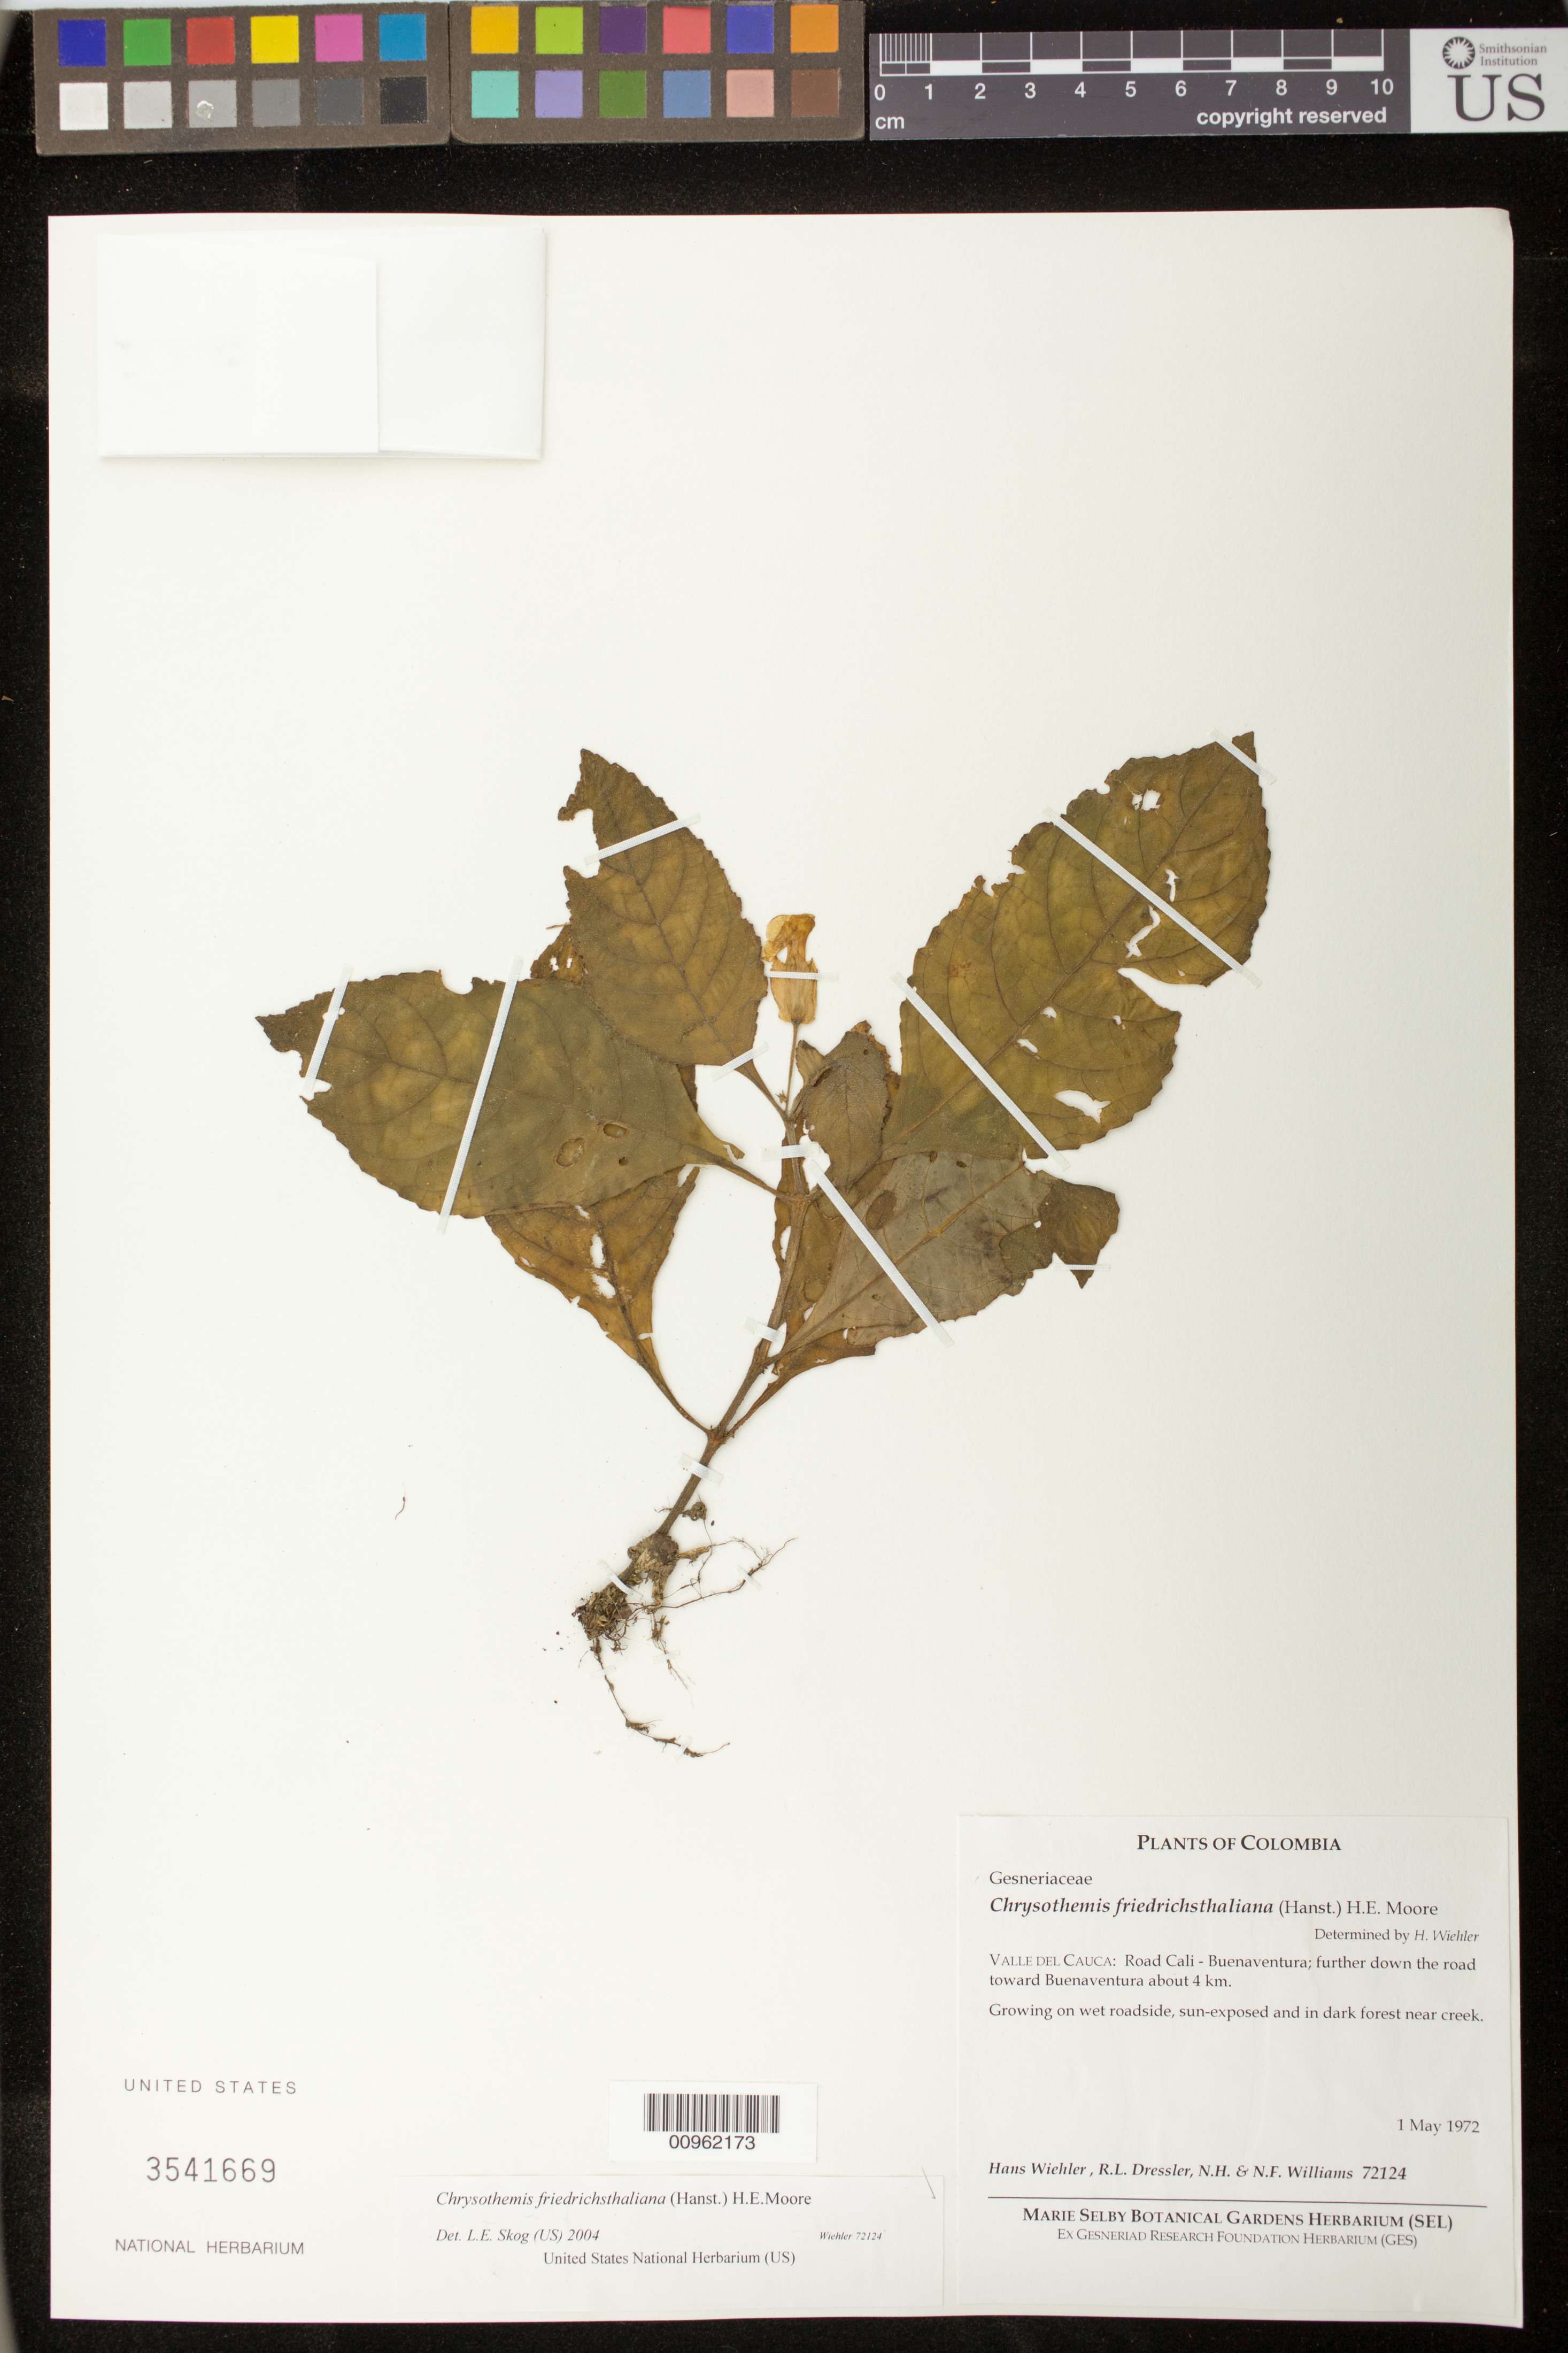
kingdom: Plantae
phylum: Tracheophyta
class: Magnoliopsida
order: Lamiales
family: Gesneriaceae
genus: Chrysothemis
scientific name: Chrysothemis friedrichsthaliana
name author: (Hanst.) H.E. Moore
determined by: Skog, Laurence E.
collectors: H. J. Wiehler, R. Dressler, N. H. Williams & N. Williams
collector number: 72124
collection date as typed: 01 May 1972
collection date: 1972-05-01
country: Colombia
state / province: Valle del Cauca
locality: Road Cali - Buenaventura, further down the road toward Buenaventura about 4 km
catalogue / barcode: US 3541669